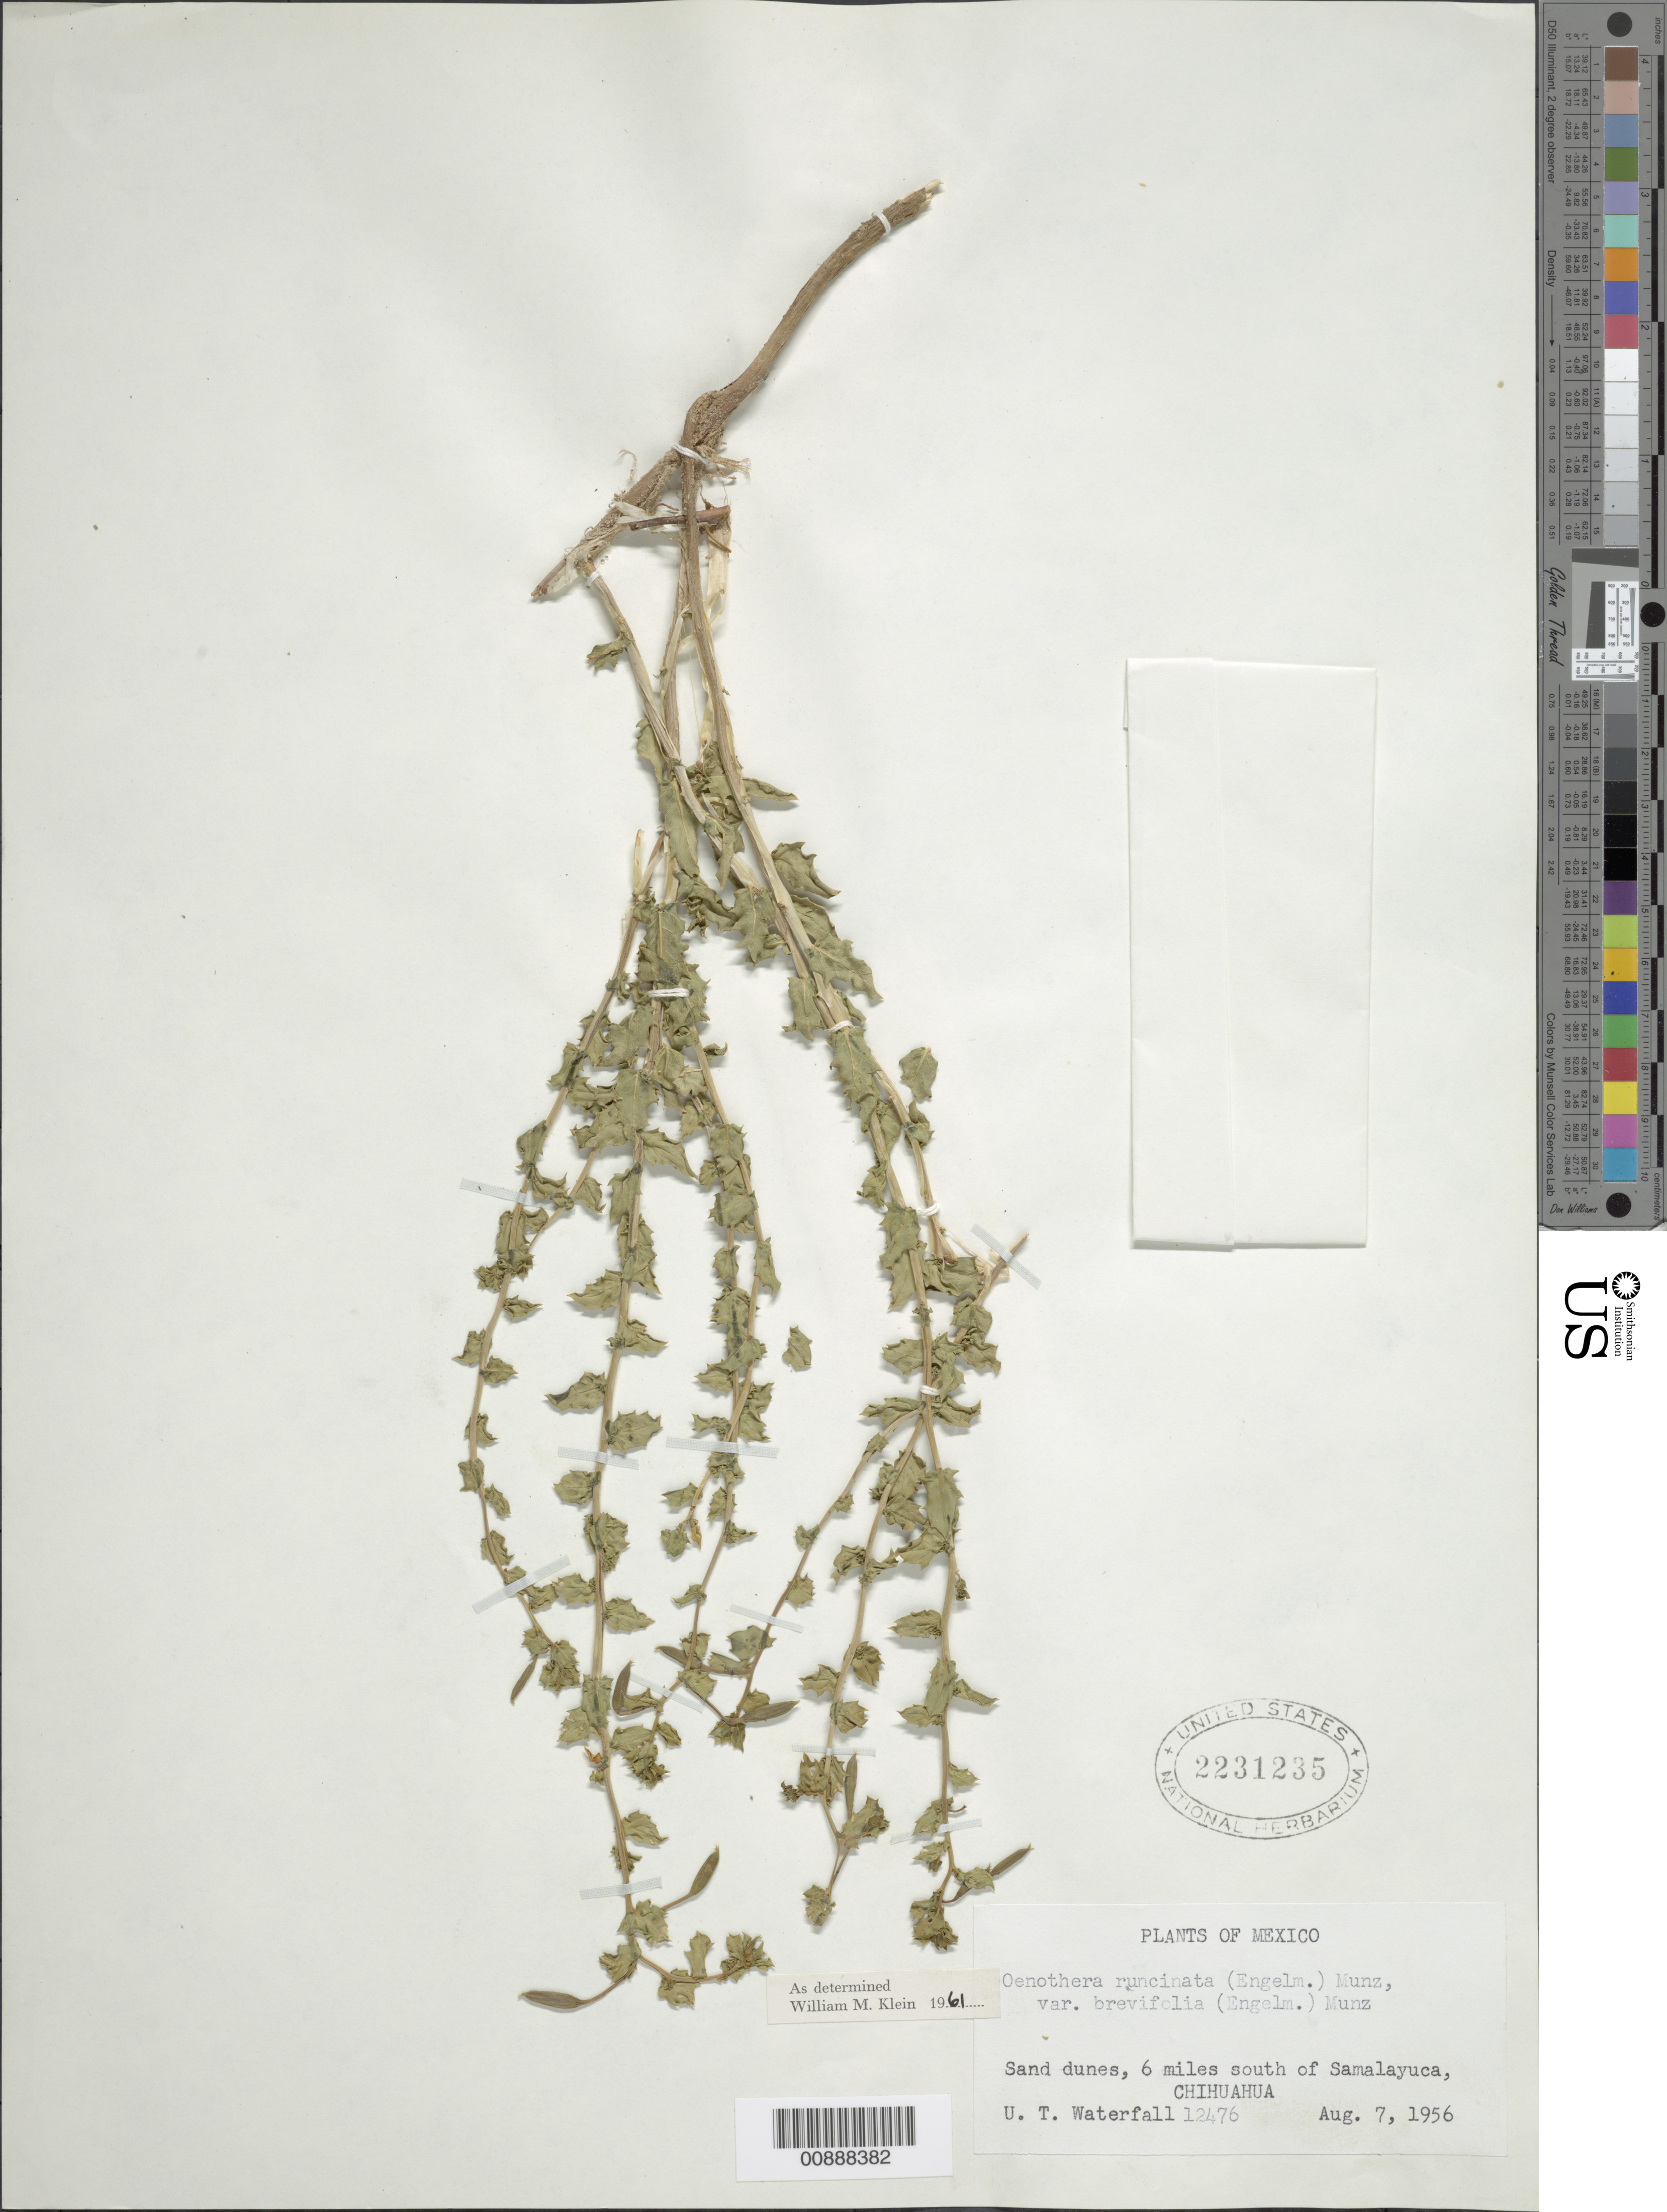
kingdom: Plantae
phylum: Tracheophyta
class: Magnoliopsida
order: Myrtales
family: Onagraceae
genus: Oenothera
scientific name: Oenothera pallida subsp. runcinata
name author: (Engelm.) Munz & W.M. Klein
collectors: U. T. Waterfall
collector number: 12476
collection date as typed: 07 Aug 1956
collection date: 1956-08-07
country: Mexico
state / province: Chihuahua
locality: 6 miles south of Samalayuca, Chihuahua.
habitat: Sand dunes.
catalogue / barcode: US 2231235